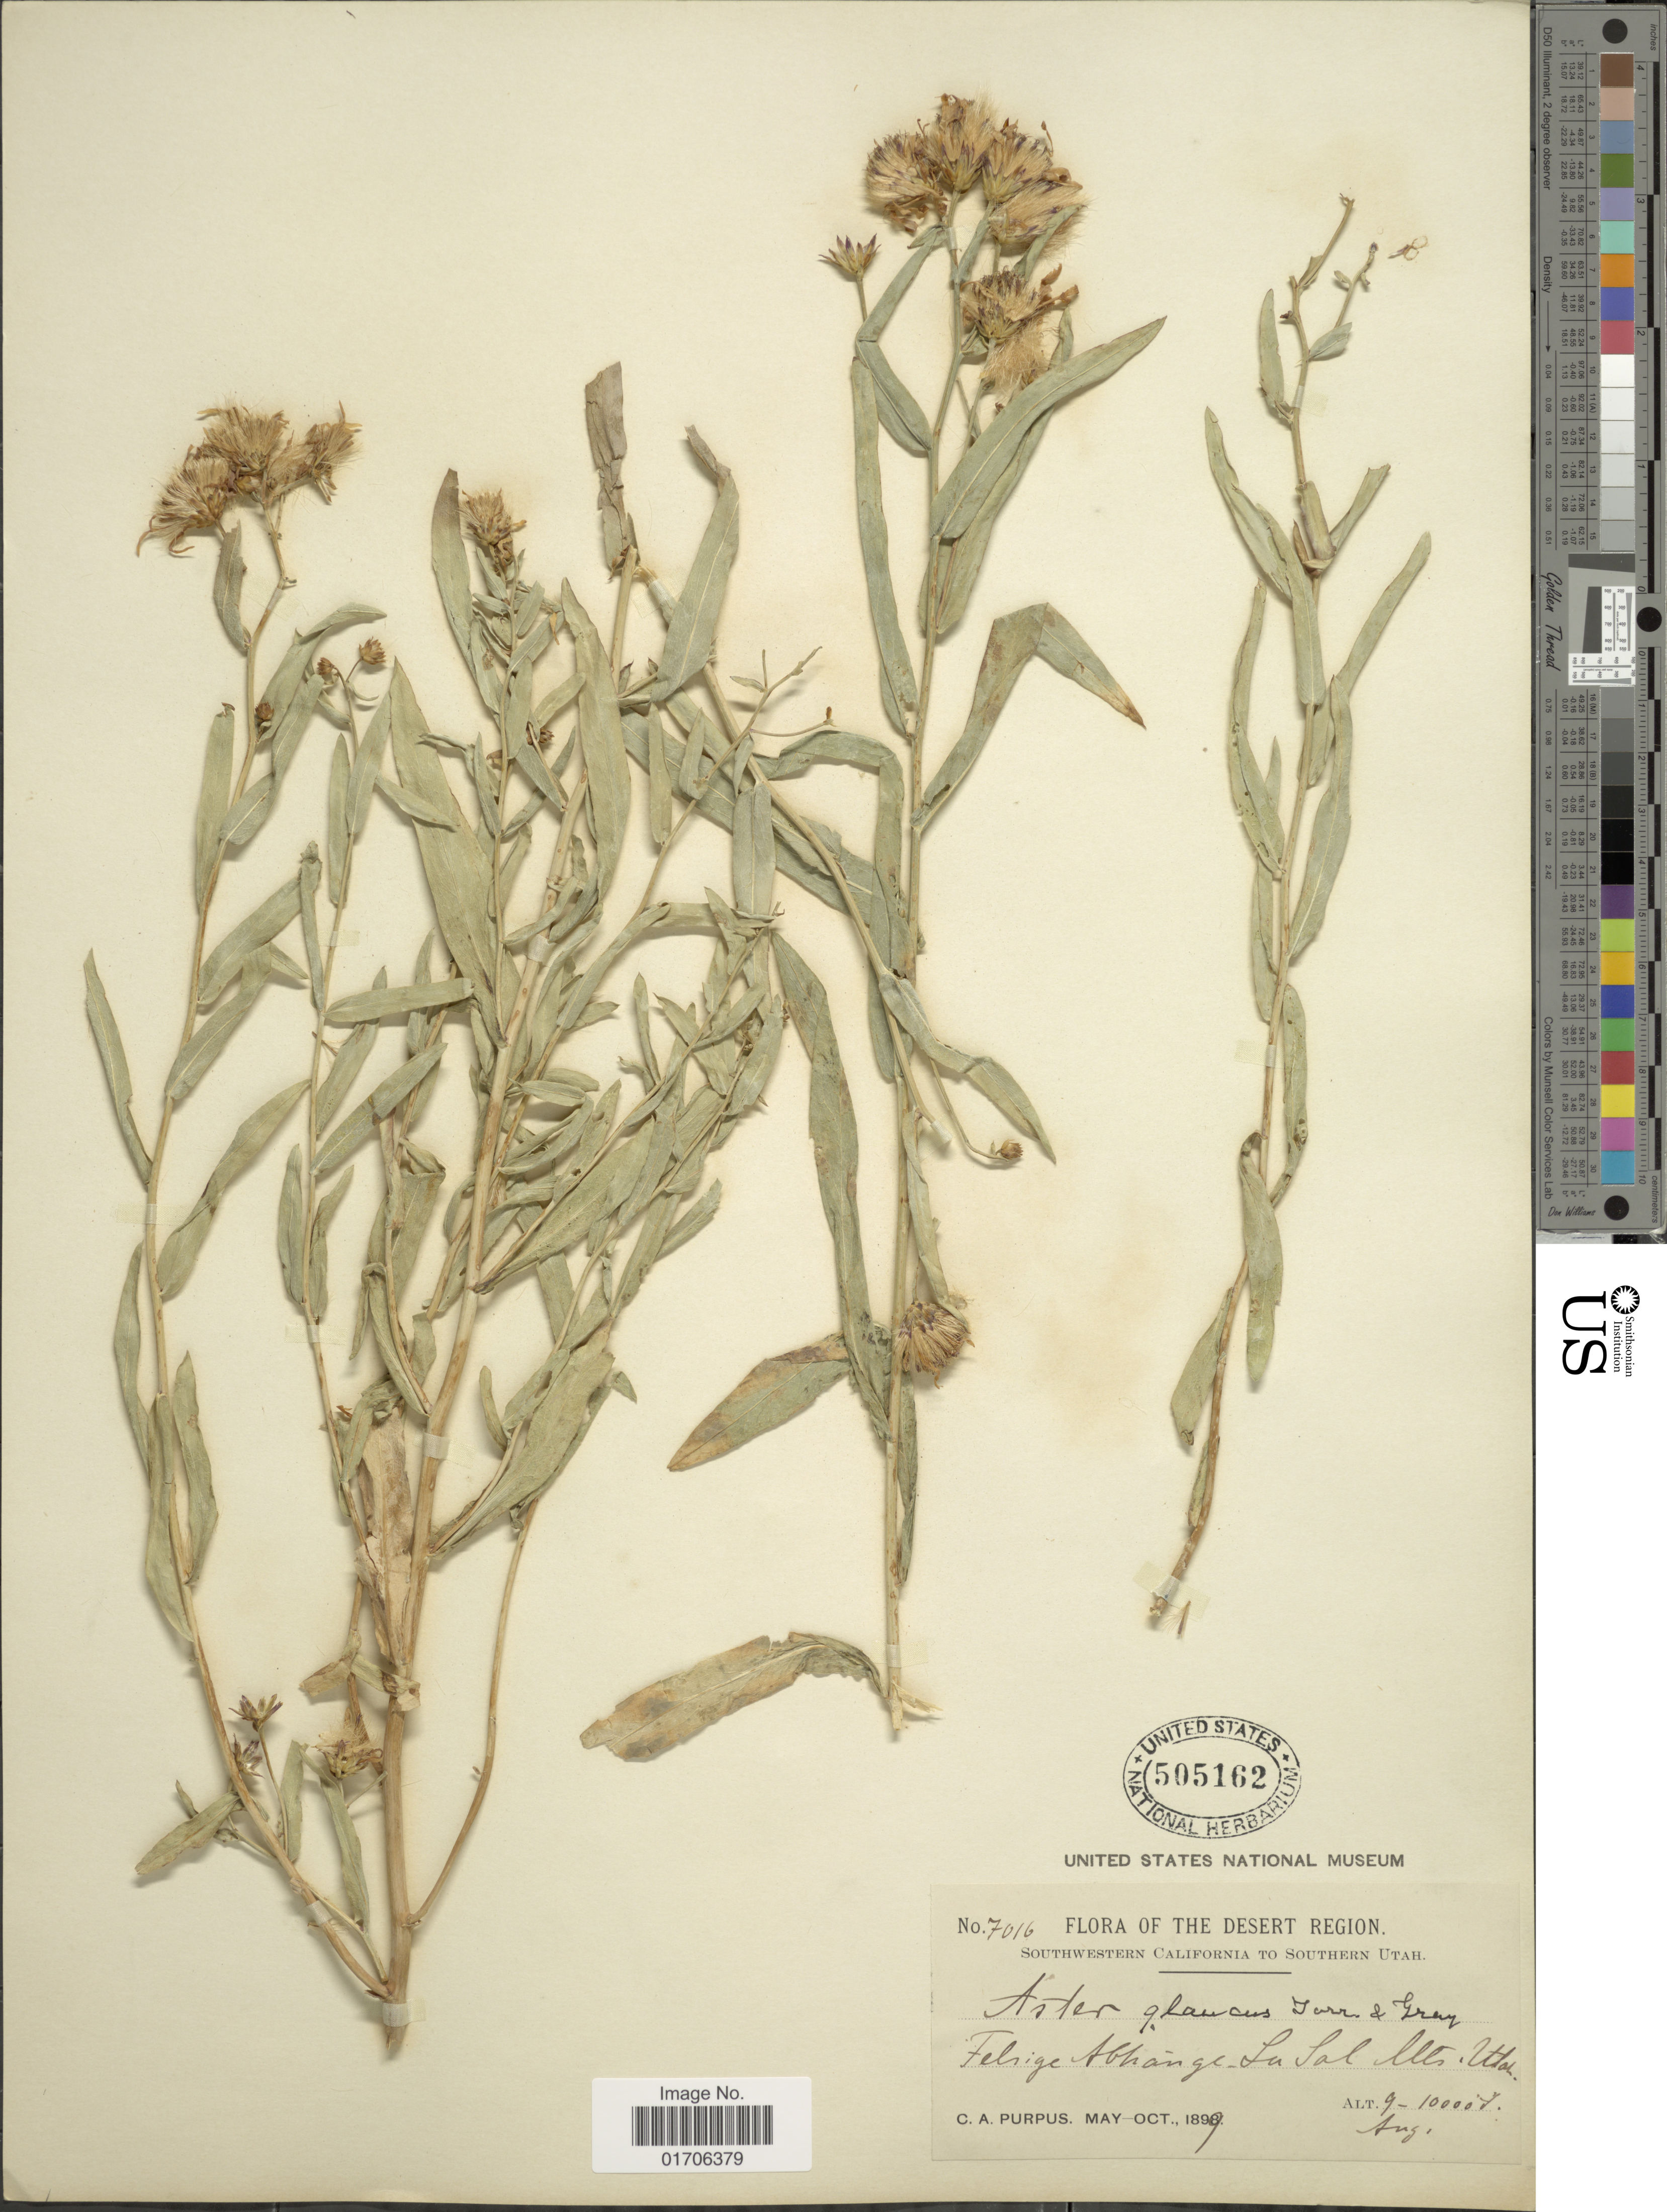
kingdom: Plantae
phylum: Tracheophyta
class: Magnoliopsida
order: Asterales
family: Asteraceae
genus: Eurybia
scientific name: Eurybia glauca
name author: (Nutt.) G.L. Nesom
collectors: C. A. Purpus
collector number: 7016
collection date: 1899-08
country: United States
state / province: Utah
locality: Desert Region. Southwestern California to Southern Utah. Felsige Abhange-La Sal Mts. Utah.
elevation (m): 2743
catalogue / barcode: US 505162